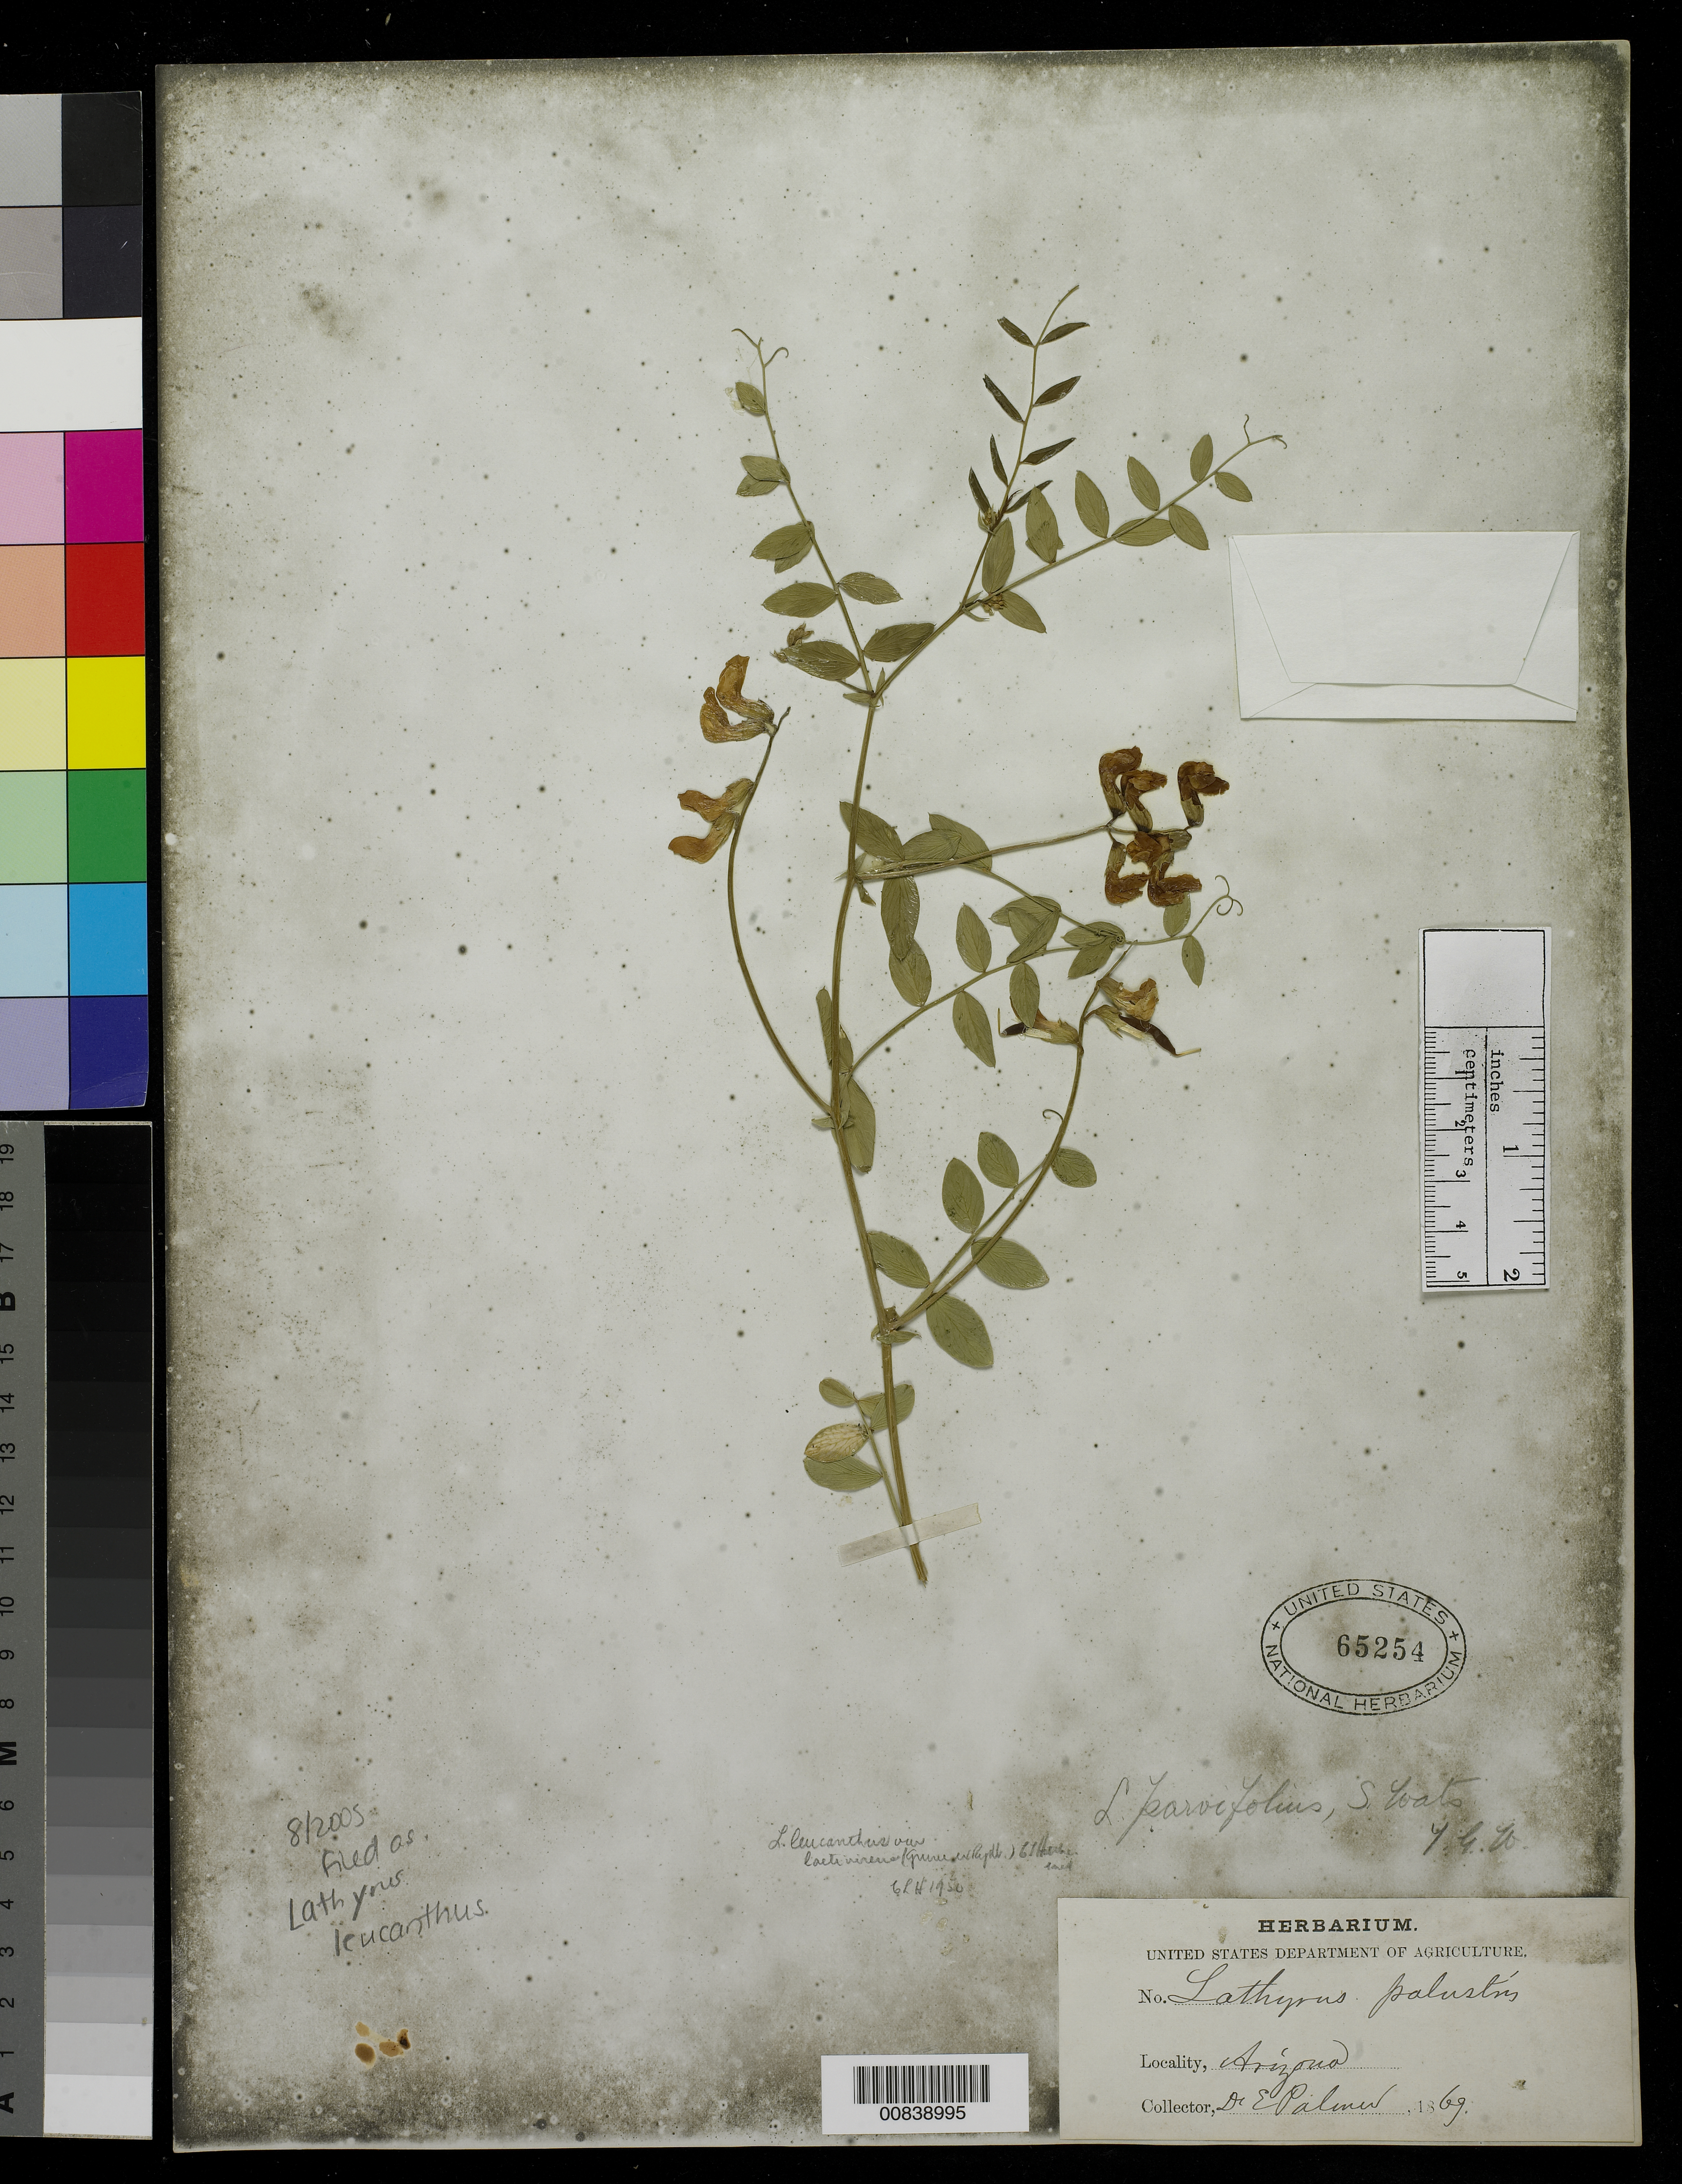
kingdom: Plantae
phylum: Tracheophyta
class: Magnoliopsida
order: Fabales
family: Fabaceae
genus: Lathyrus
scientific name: Lathyrus leucanthus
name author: Rydb.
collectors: E. Palmer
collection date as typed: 1869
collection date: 1869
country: United States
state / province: Arizona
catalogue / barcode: US 65254